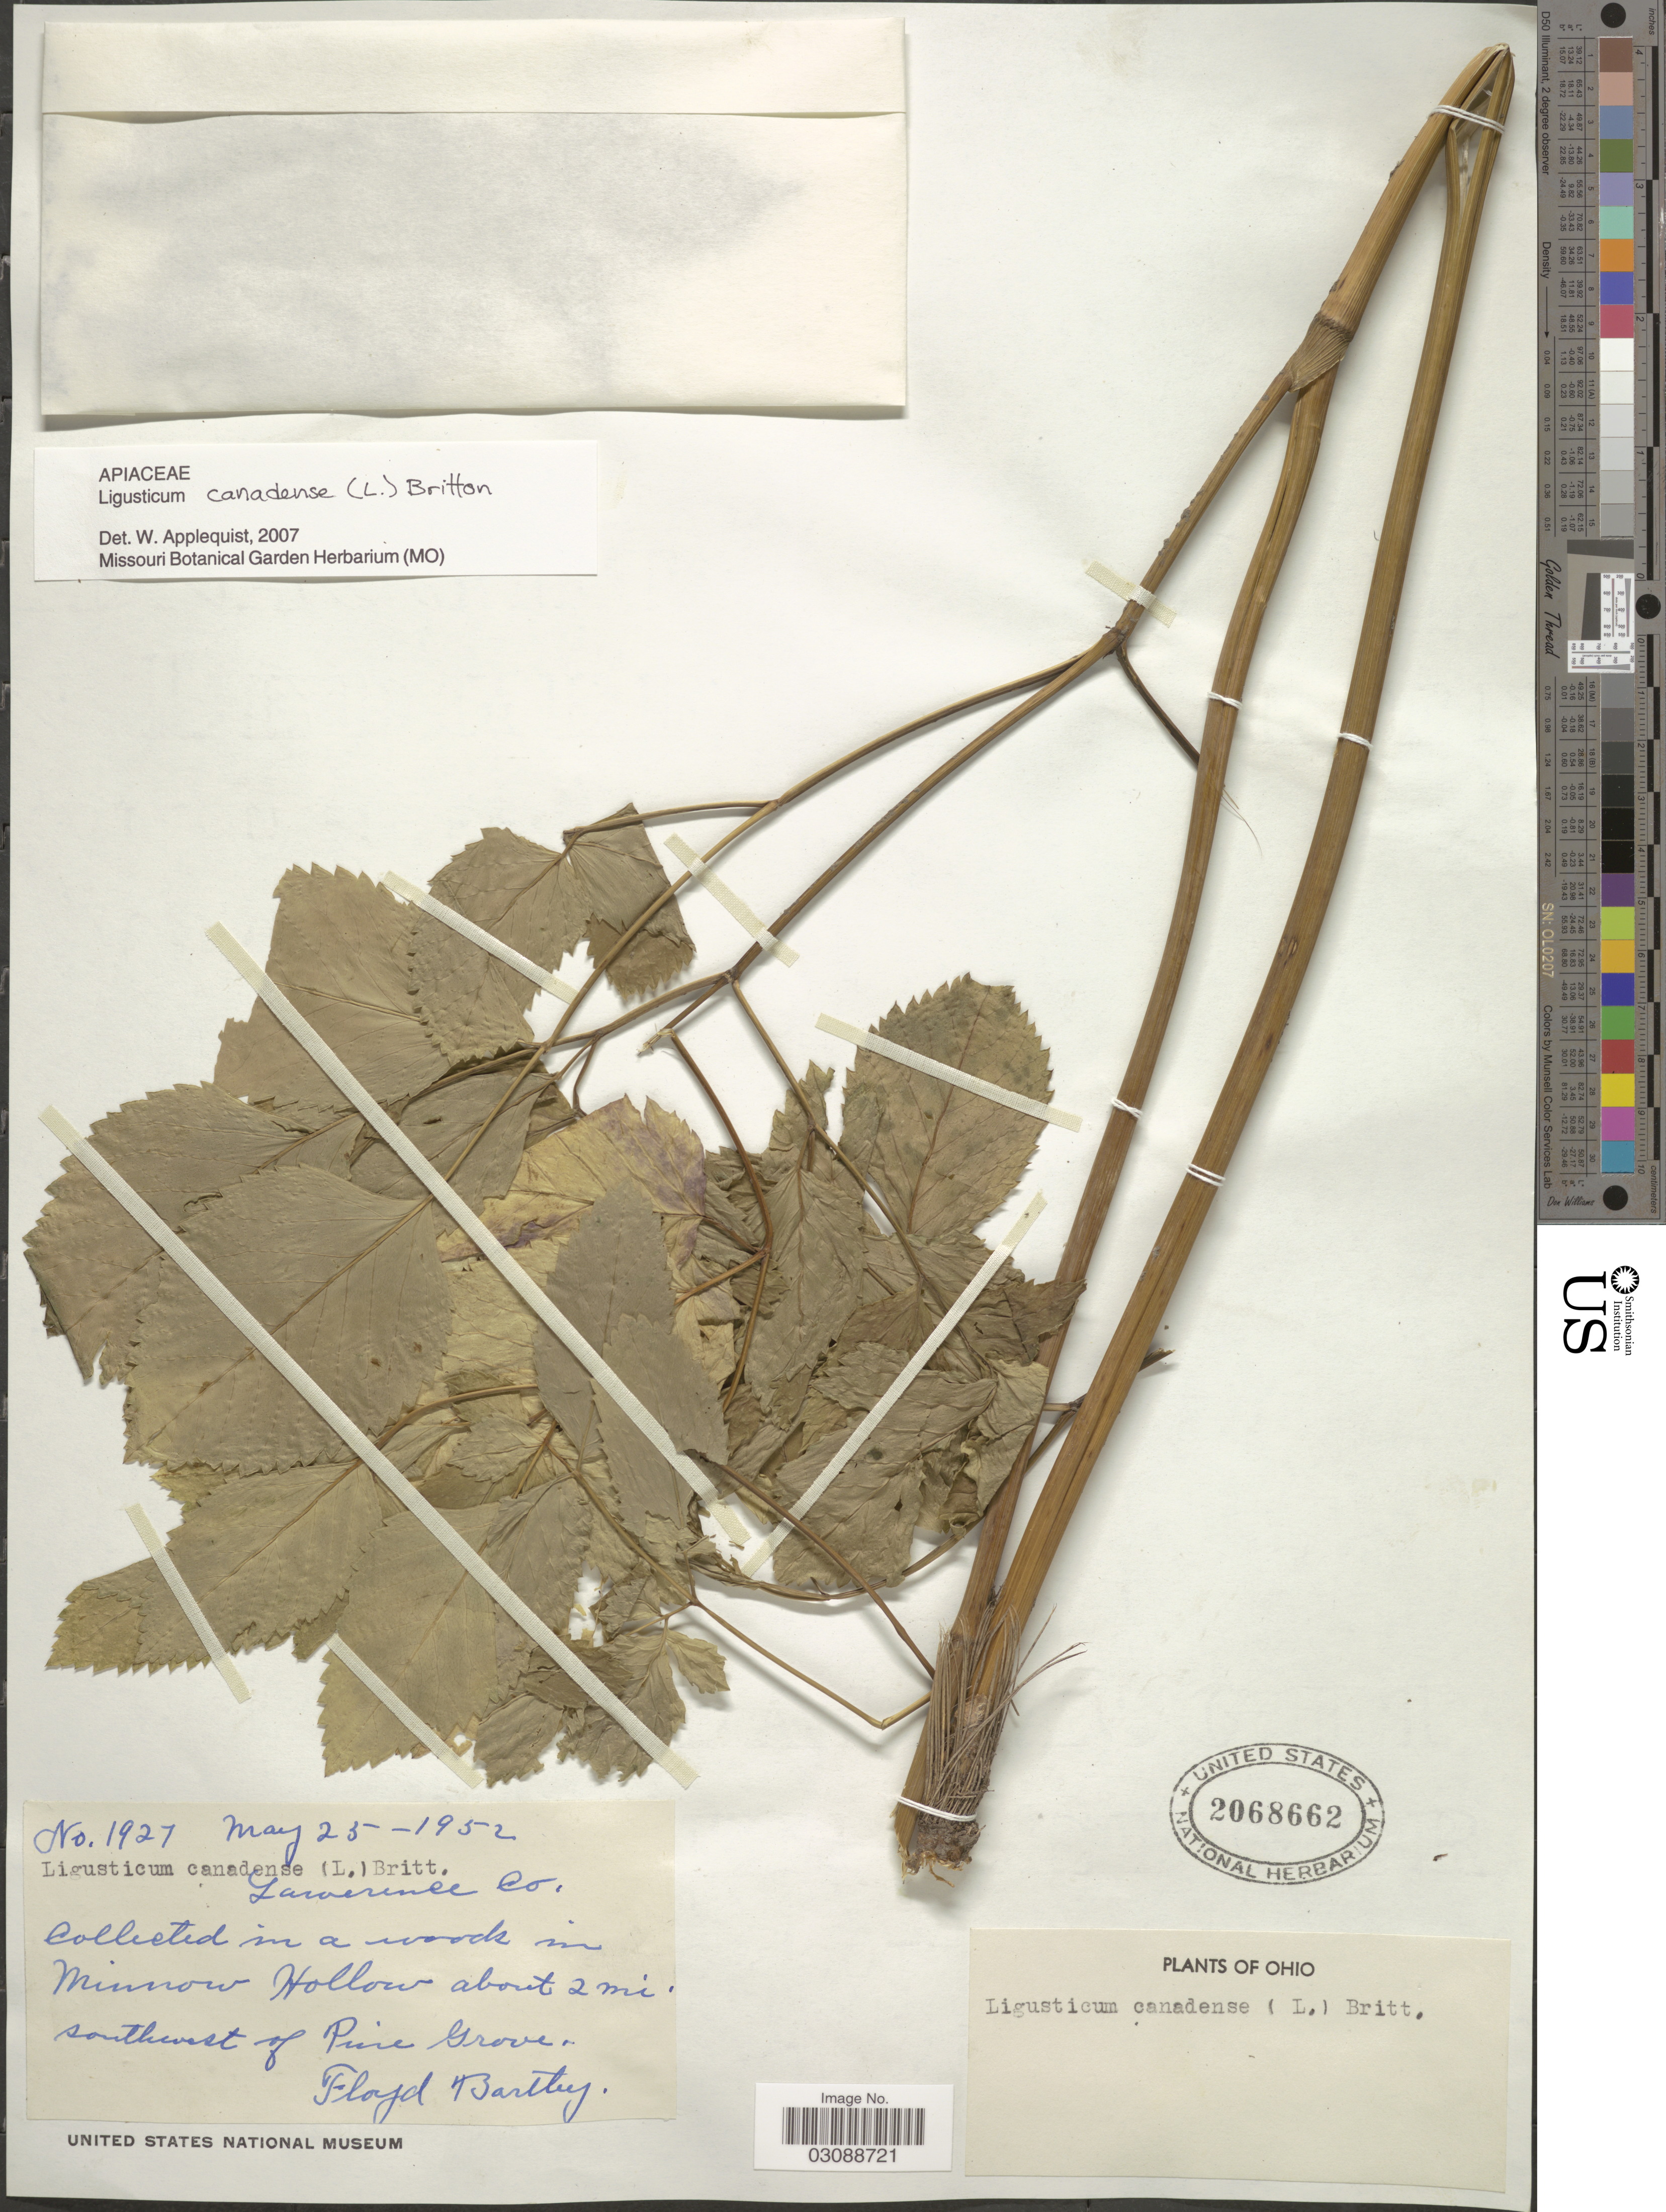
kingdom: Plantae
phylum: Tracheophyta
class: Magnoliopsida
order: Apiales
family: Apiaceae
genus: Ligusticum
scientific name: Ligusticum canadense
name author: (L.) Britton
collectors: F. Bartley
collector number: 1927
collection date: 1952-05-25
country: United States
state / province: Ohio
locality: Minnow Hollow about 2 mi. southwest of Pine Grove.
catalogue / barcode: US 2068662